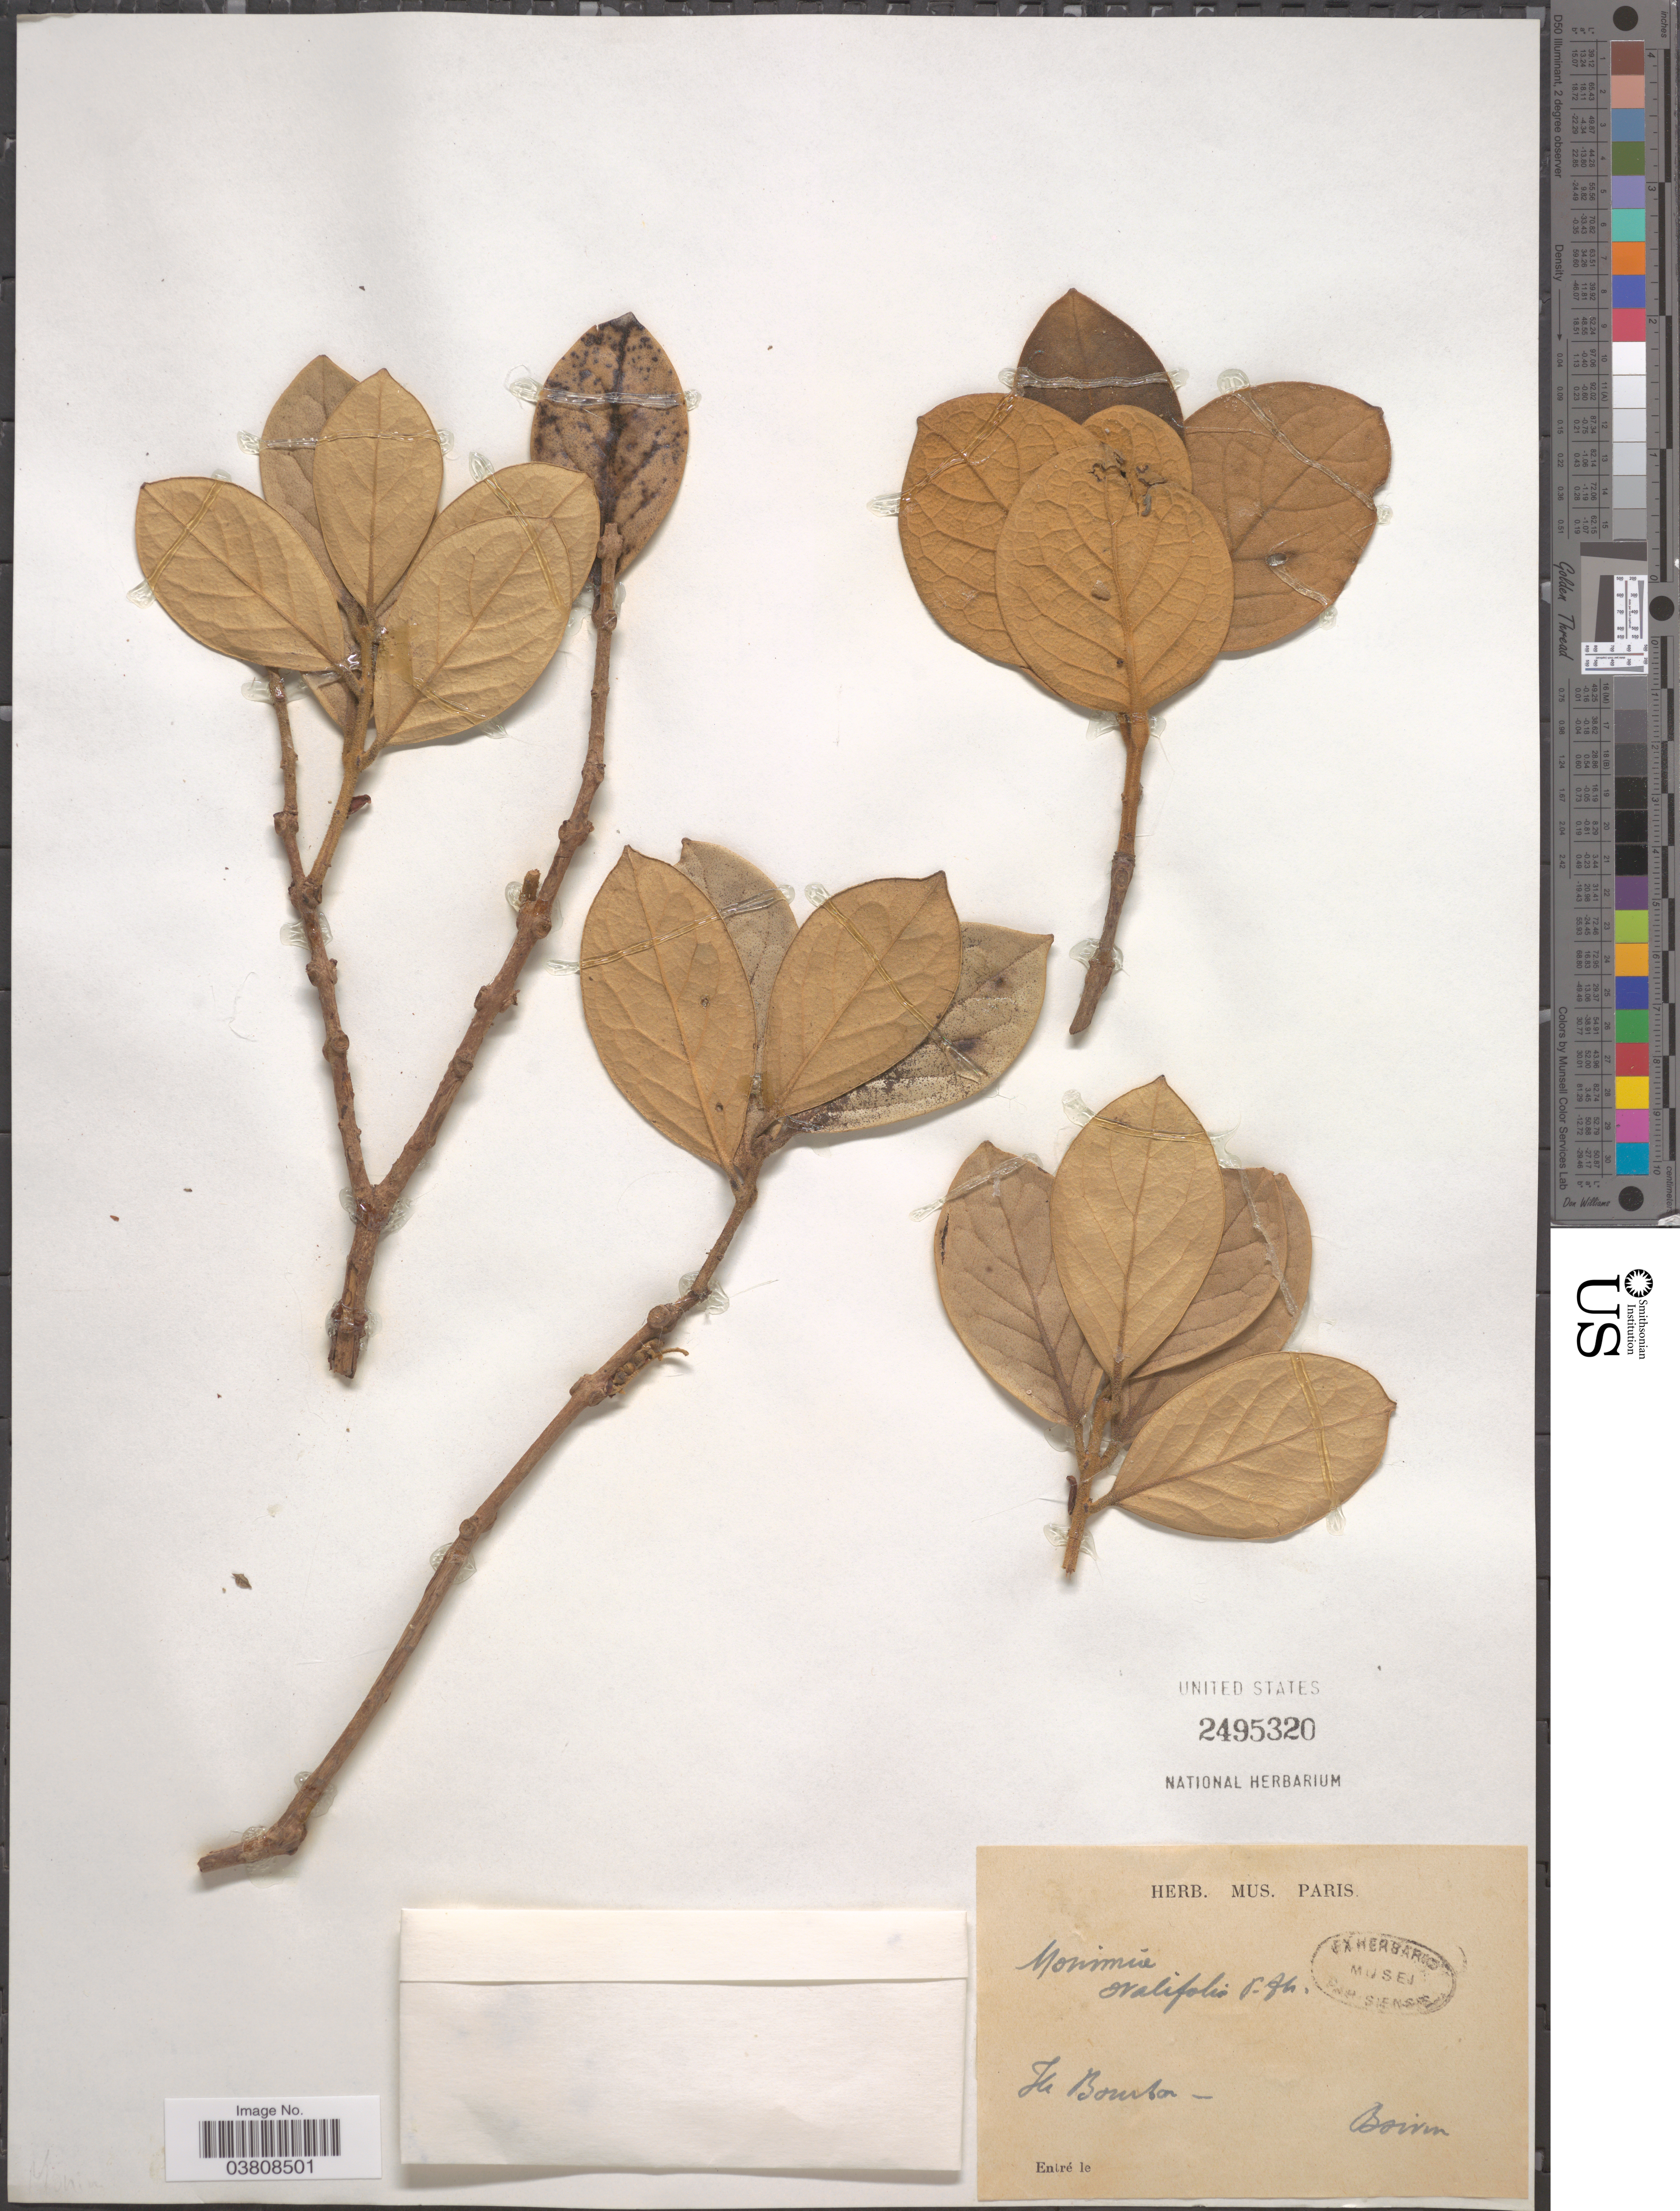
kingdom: Plantae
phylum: Tracheophyta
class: Magnoliopsida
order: Laurales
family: Monimiaceae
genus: Monimia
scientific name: Monimia ovalifolia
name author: Thouars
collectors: -- Boivin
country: Réunion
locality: Ile Bourbon.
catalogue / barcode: US 2495320